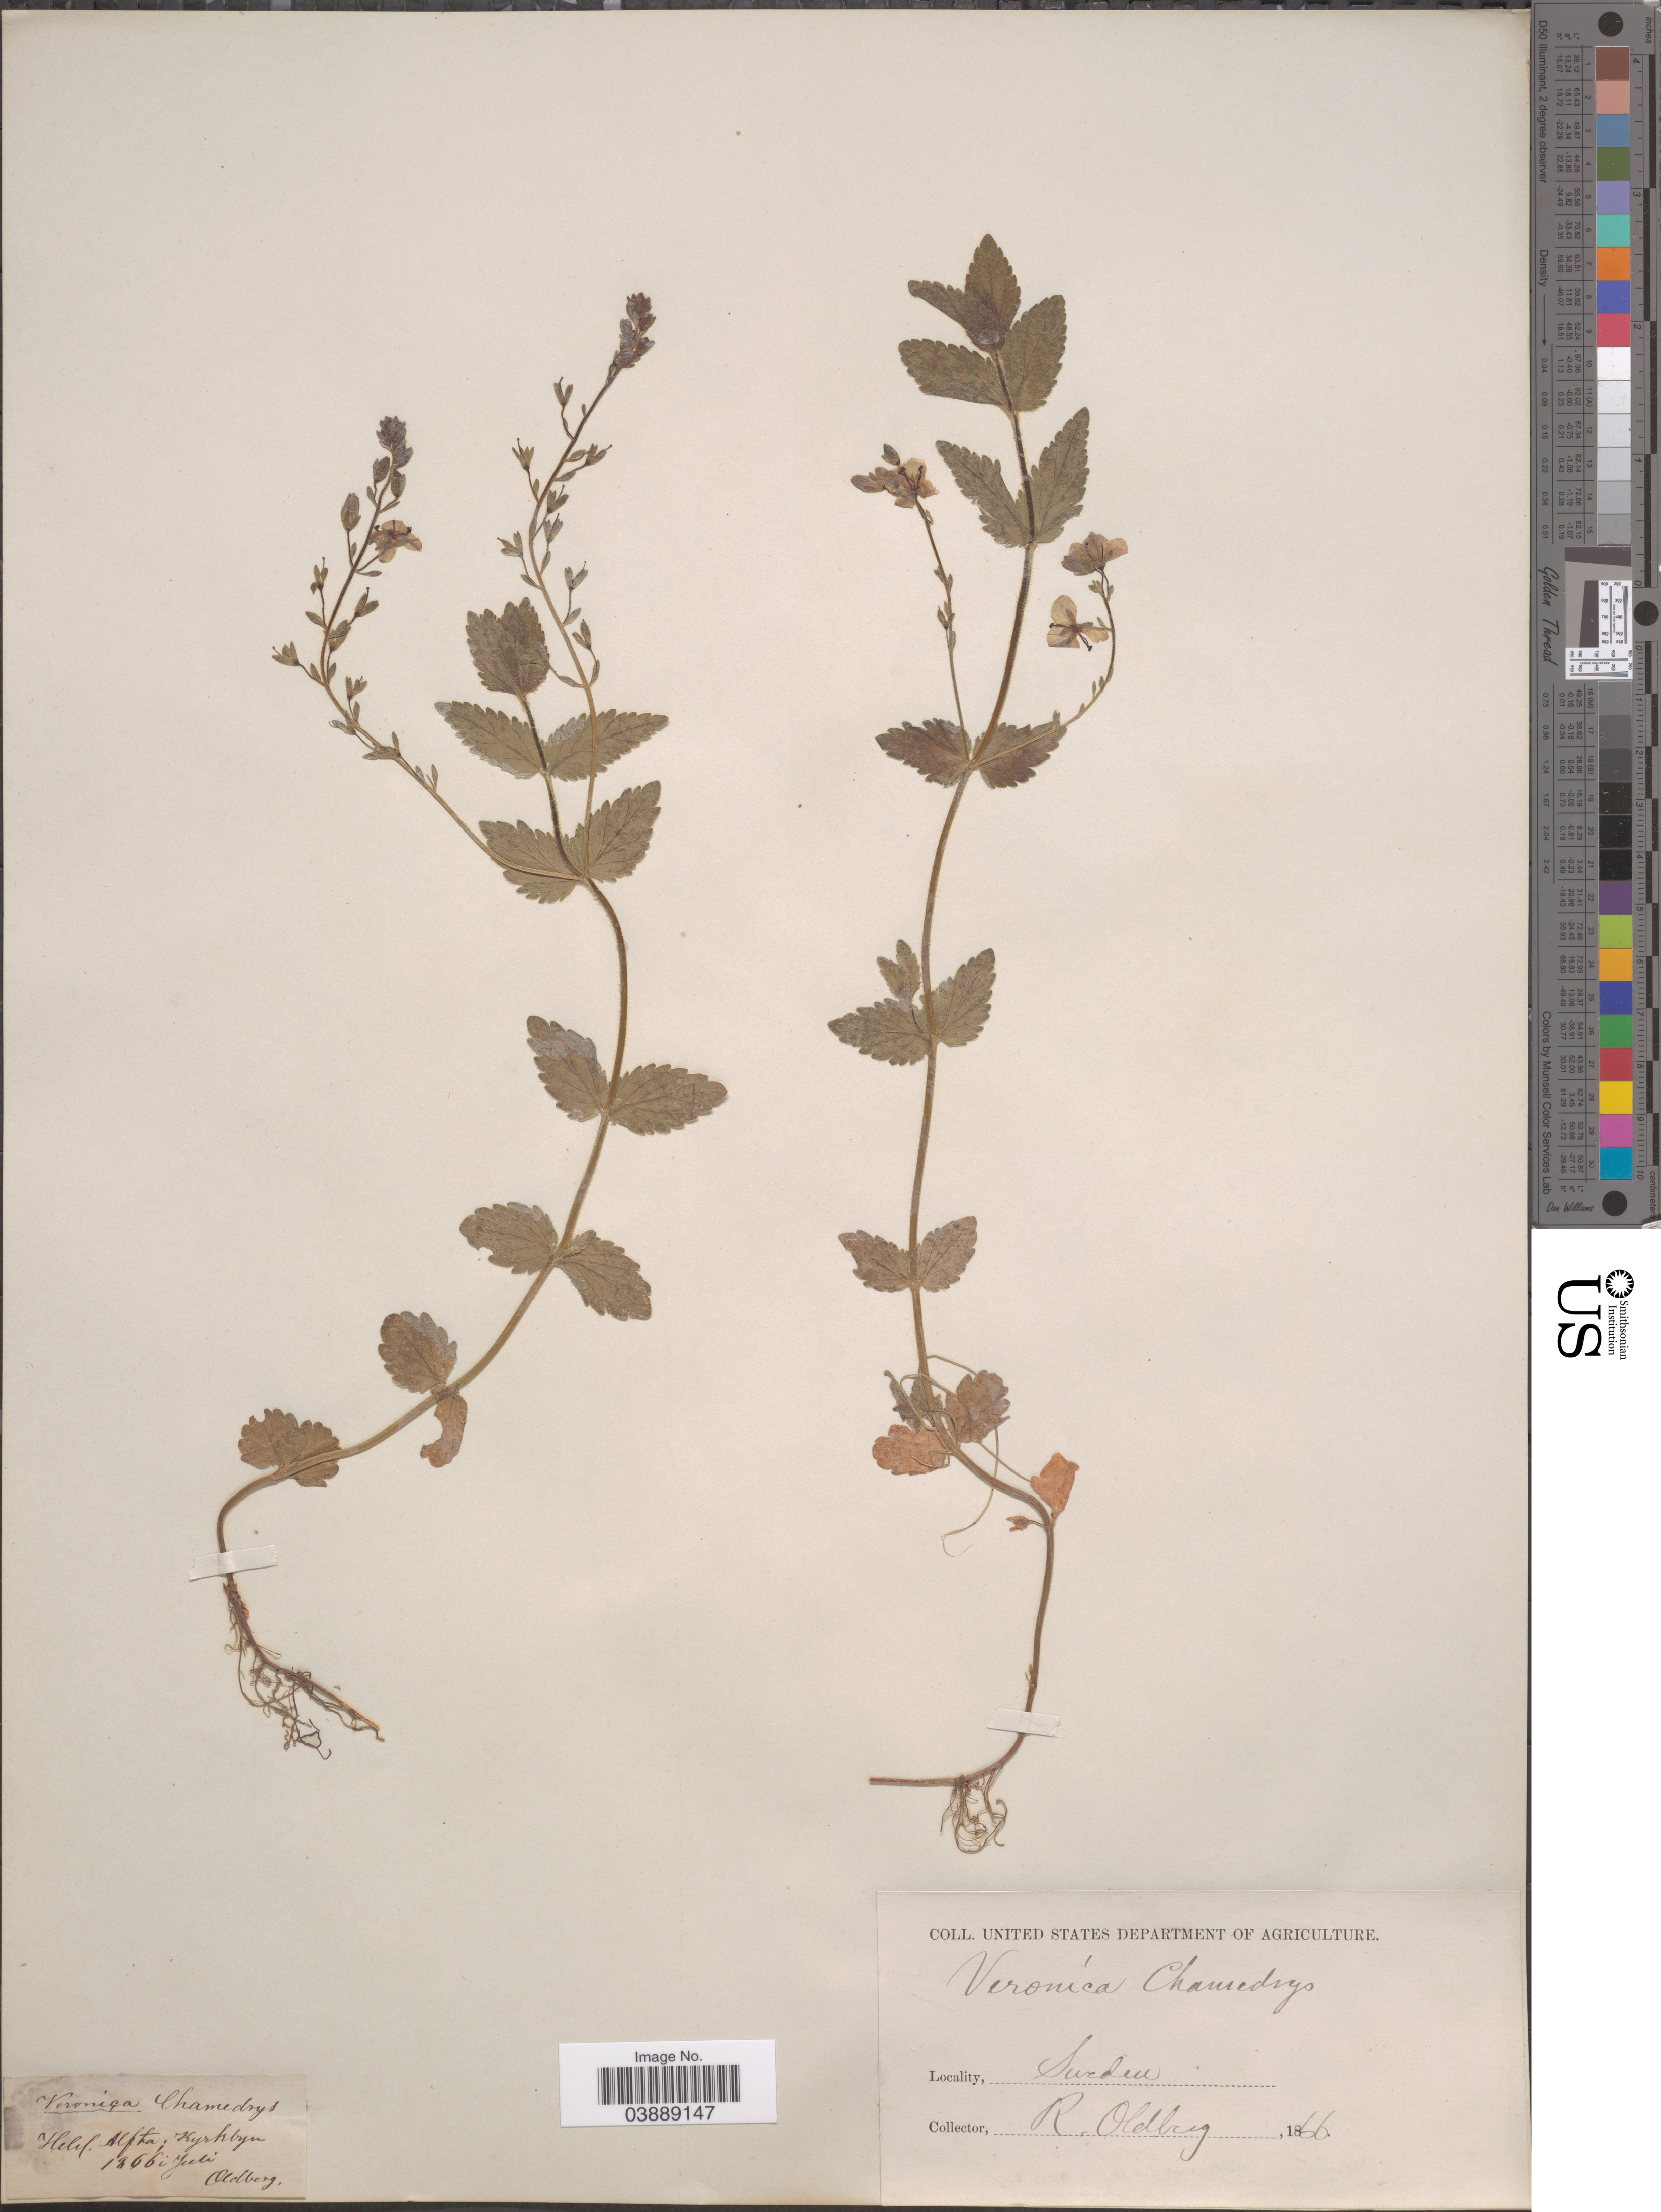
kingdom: Plantae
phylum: Tracheophyta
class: Magnoliopsida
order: Lamiales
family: Plantaginaceae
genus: Veronica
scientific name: Veronica chamaedrys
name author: L.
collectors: R. Oldberg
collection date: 1866-07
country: Sweden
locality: Helsl. Alfta; Kyrkbyn.